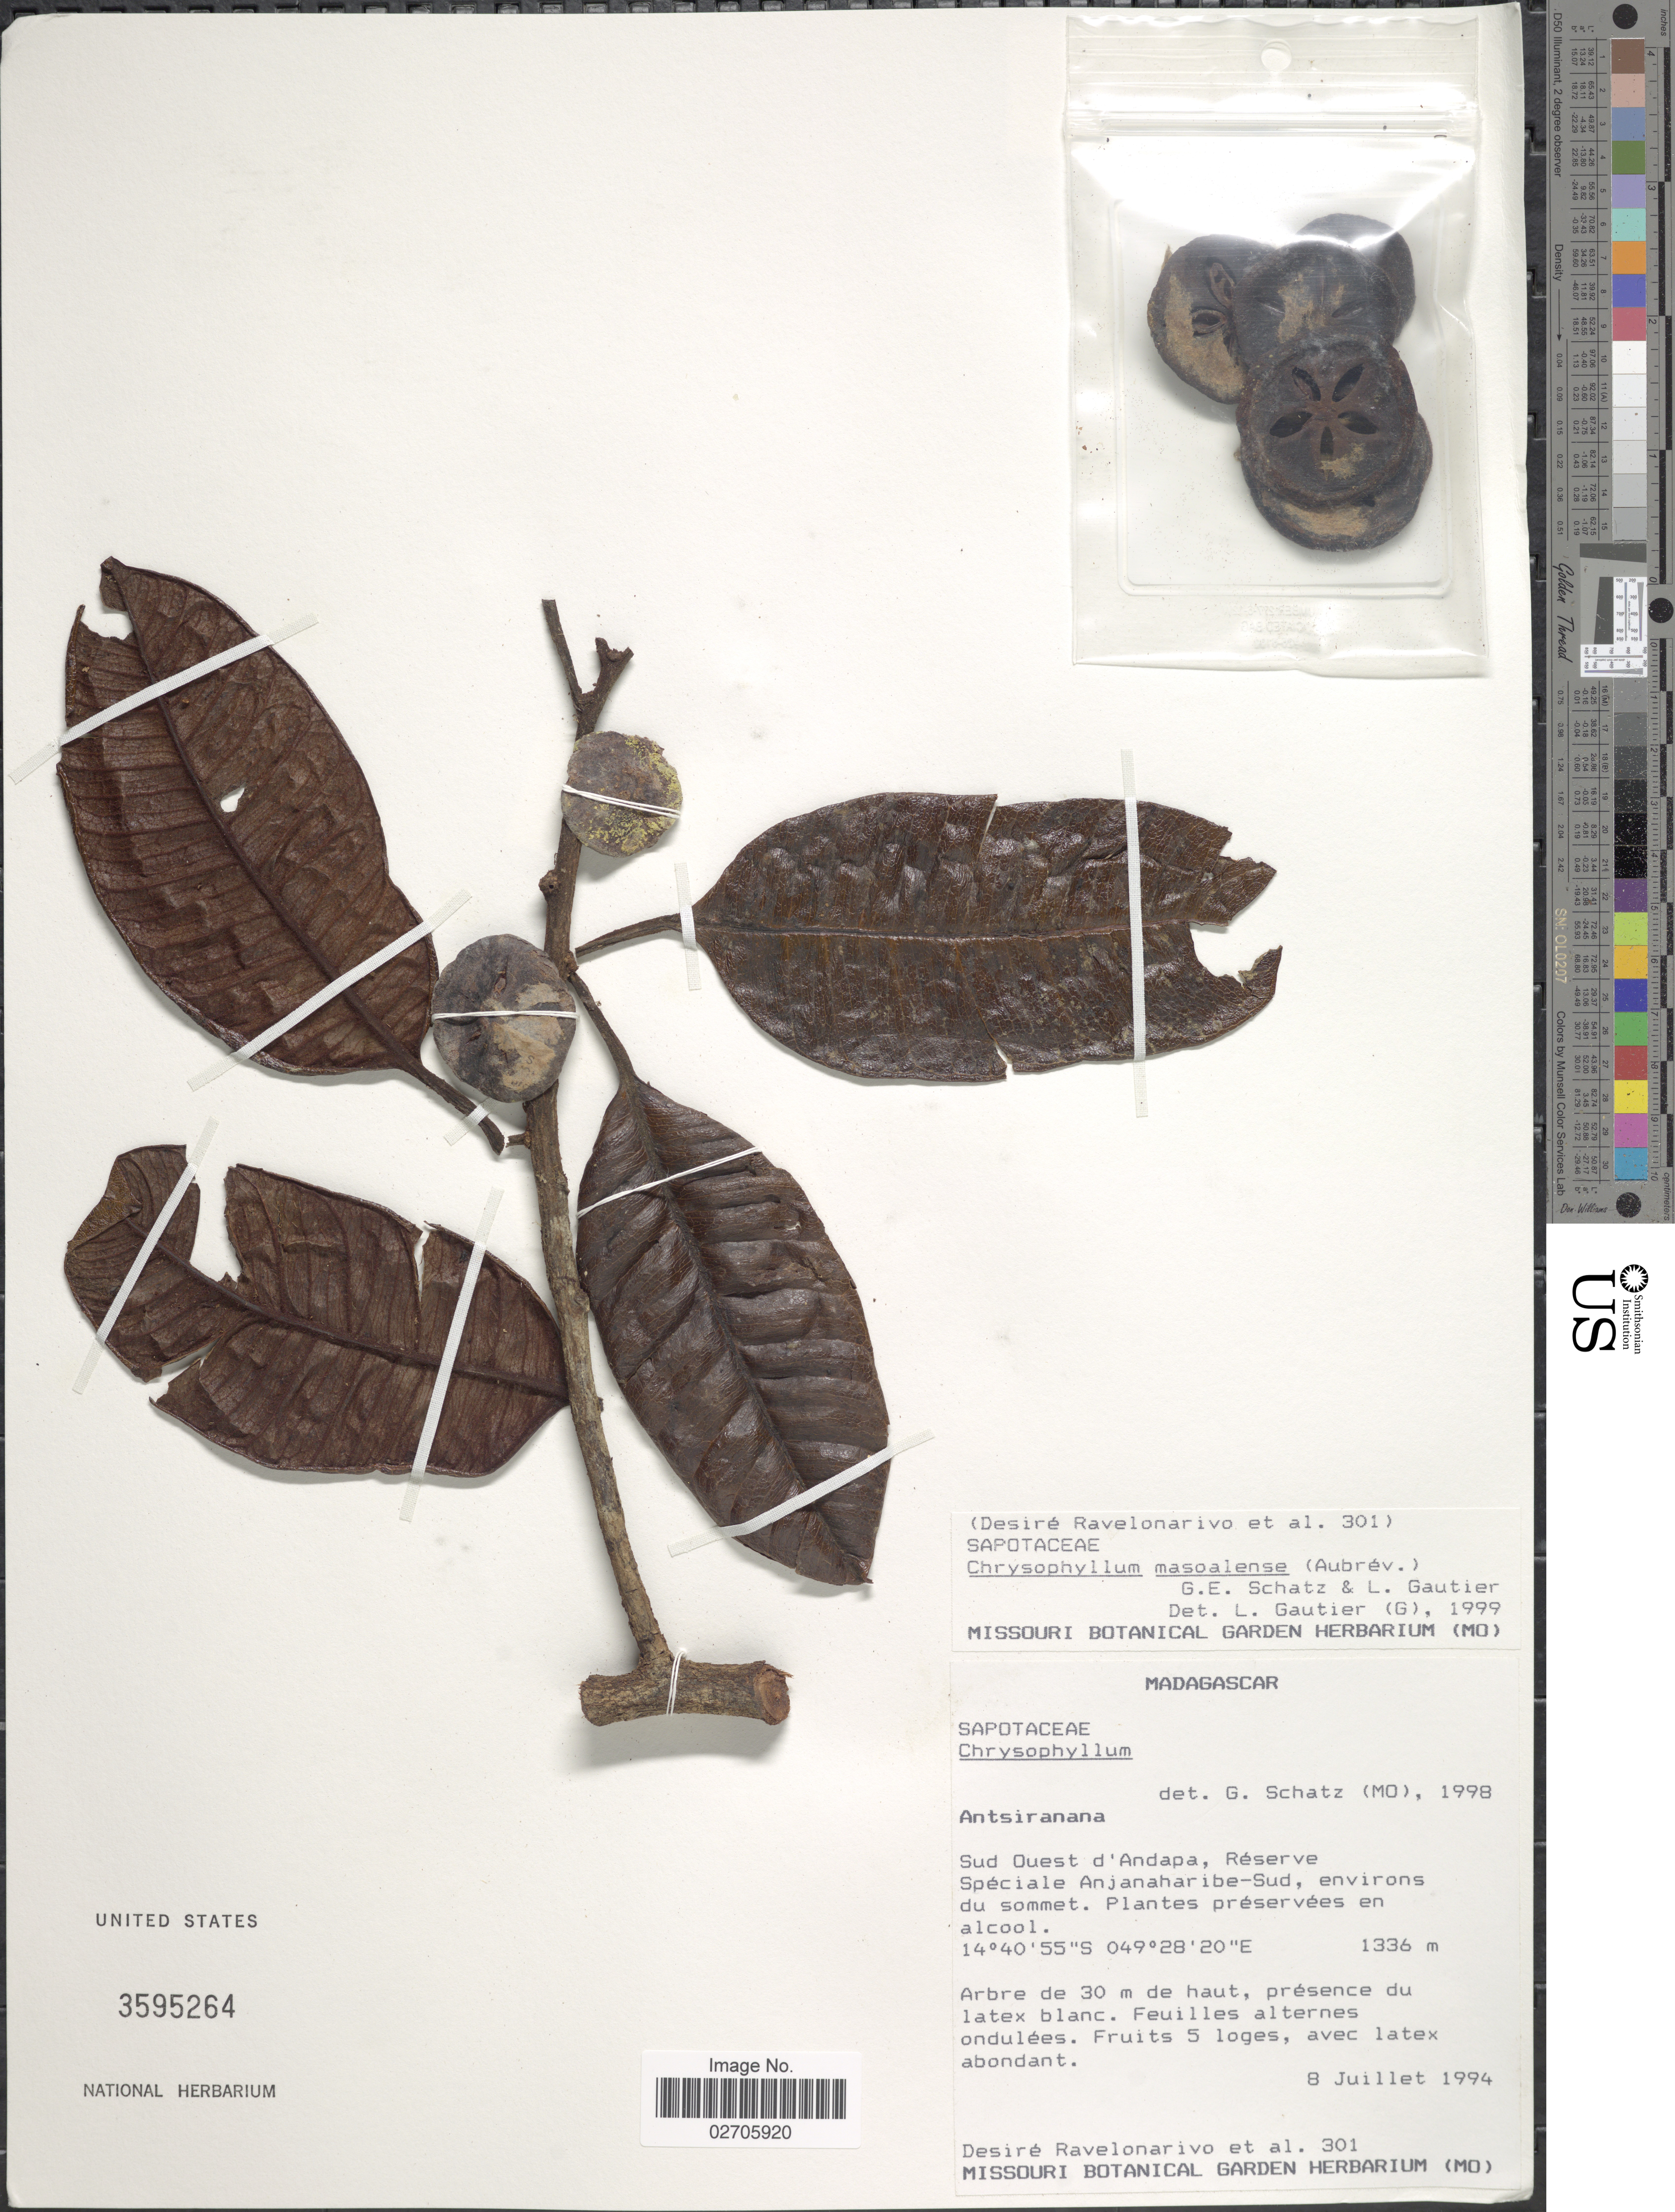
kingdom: Plantae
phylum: Tracheophyta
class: Magnoliopsida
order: Ericales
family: Sapotaceae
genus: Chrysophyllum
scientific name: Chrysophyllum masoalense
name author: (Aubrév.) G.E. Schatz & L.Gaut.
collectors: D. Ravelonarivo & et al.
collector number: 301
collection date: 1994-07-08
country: Madagascar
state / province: Sava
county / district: Andapa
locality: Sud Ouest d'Andapa, Réserve Spéciale Anjanaharibe-Sud, environs du sommet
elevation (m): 1336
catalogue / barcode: US 3595264